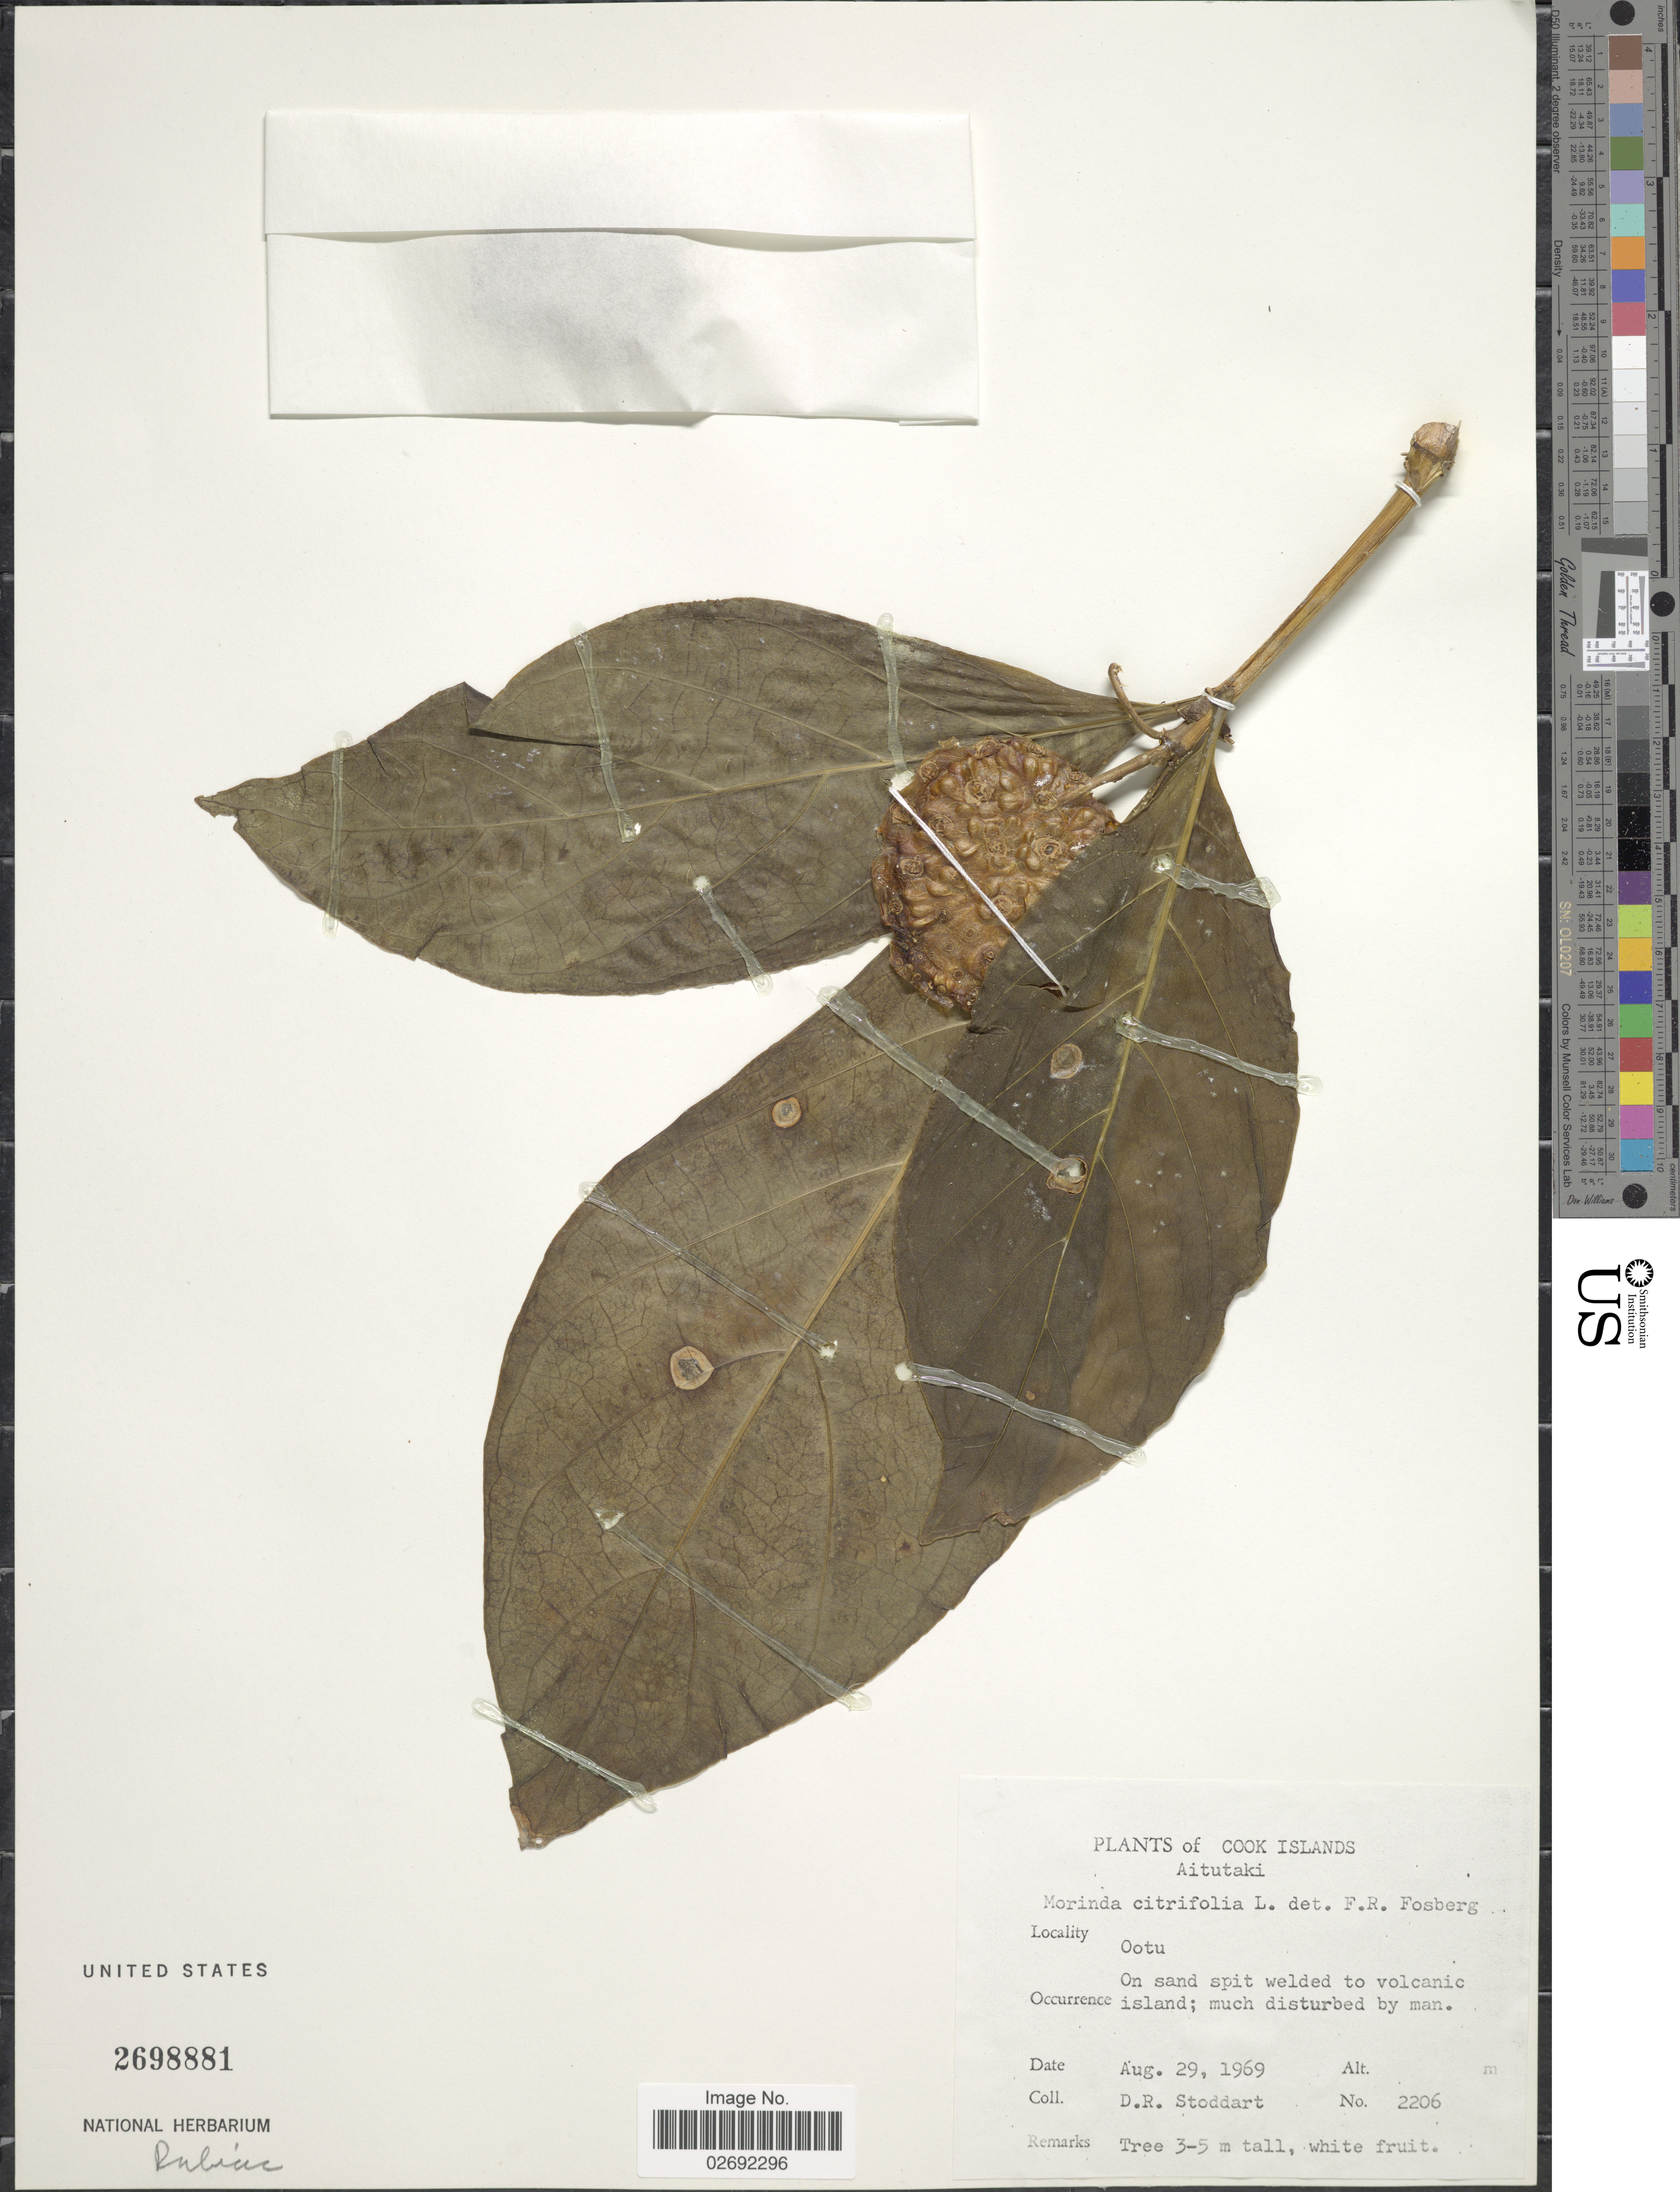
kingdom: Plantae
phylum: Tracheophyta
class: Magnoliopsida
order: Gentianales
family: Rubiaceae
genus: Morinda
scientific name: Morinda citrifolia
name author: L.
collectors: D. R. Stoddart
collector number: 2206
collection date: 1969-08-29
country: Cook Islands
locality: Aitutaki. Ootu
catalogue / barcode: US 2698881